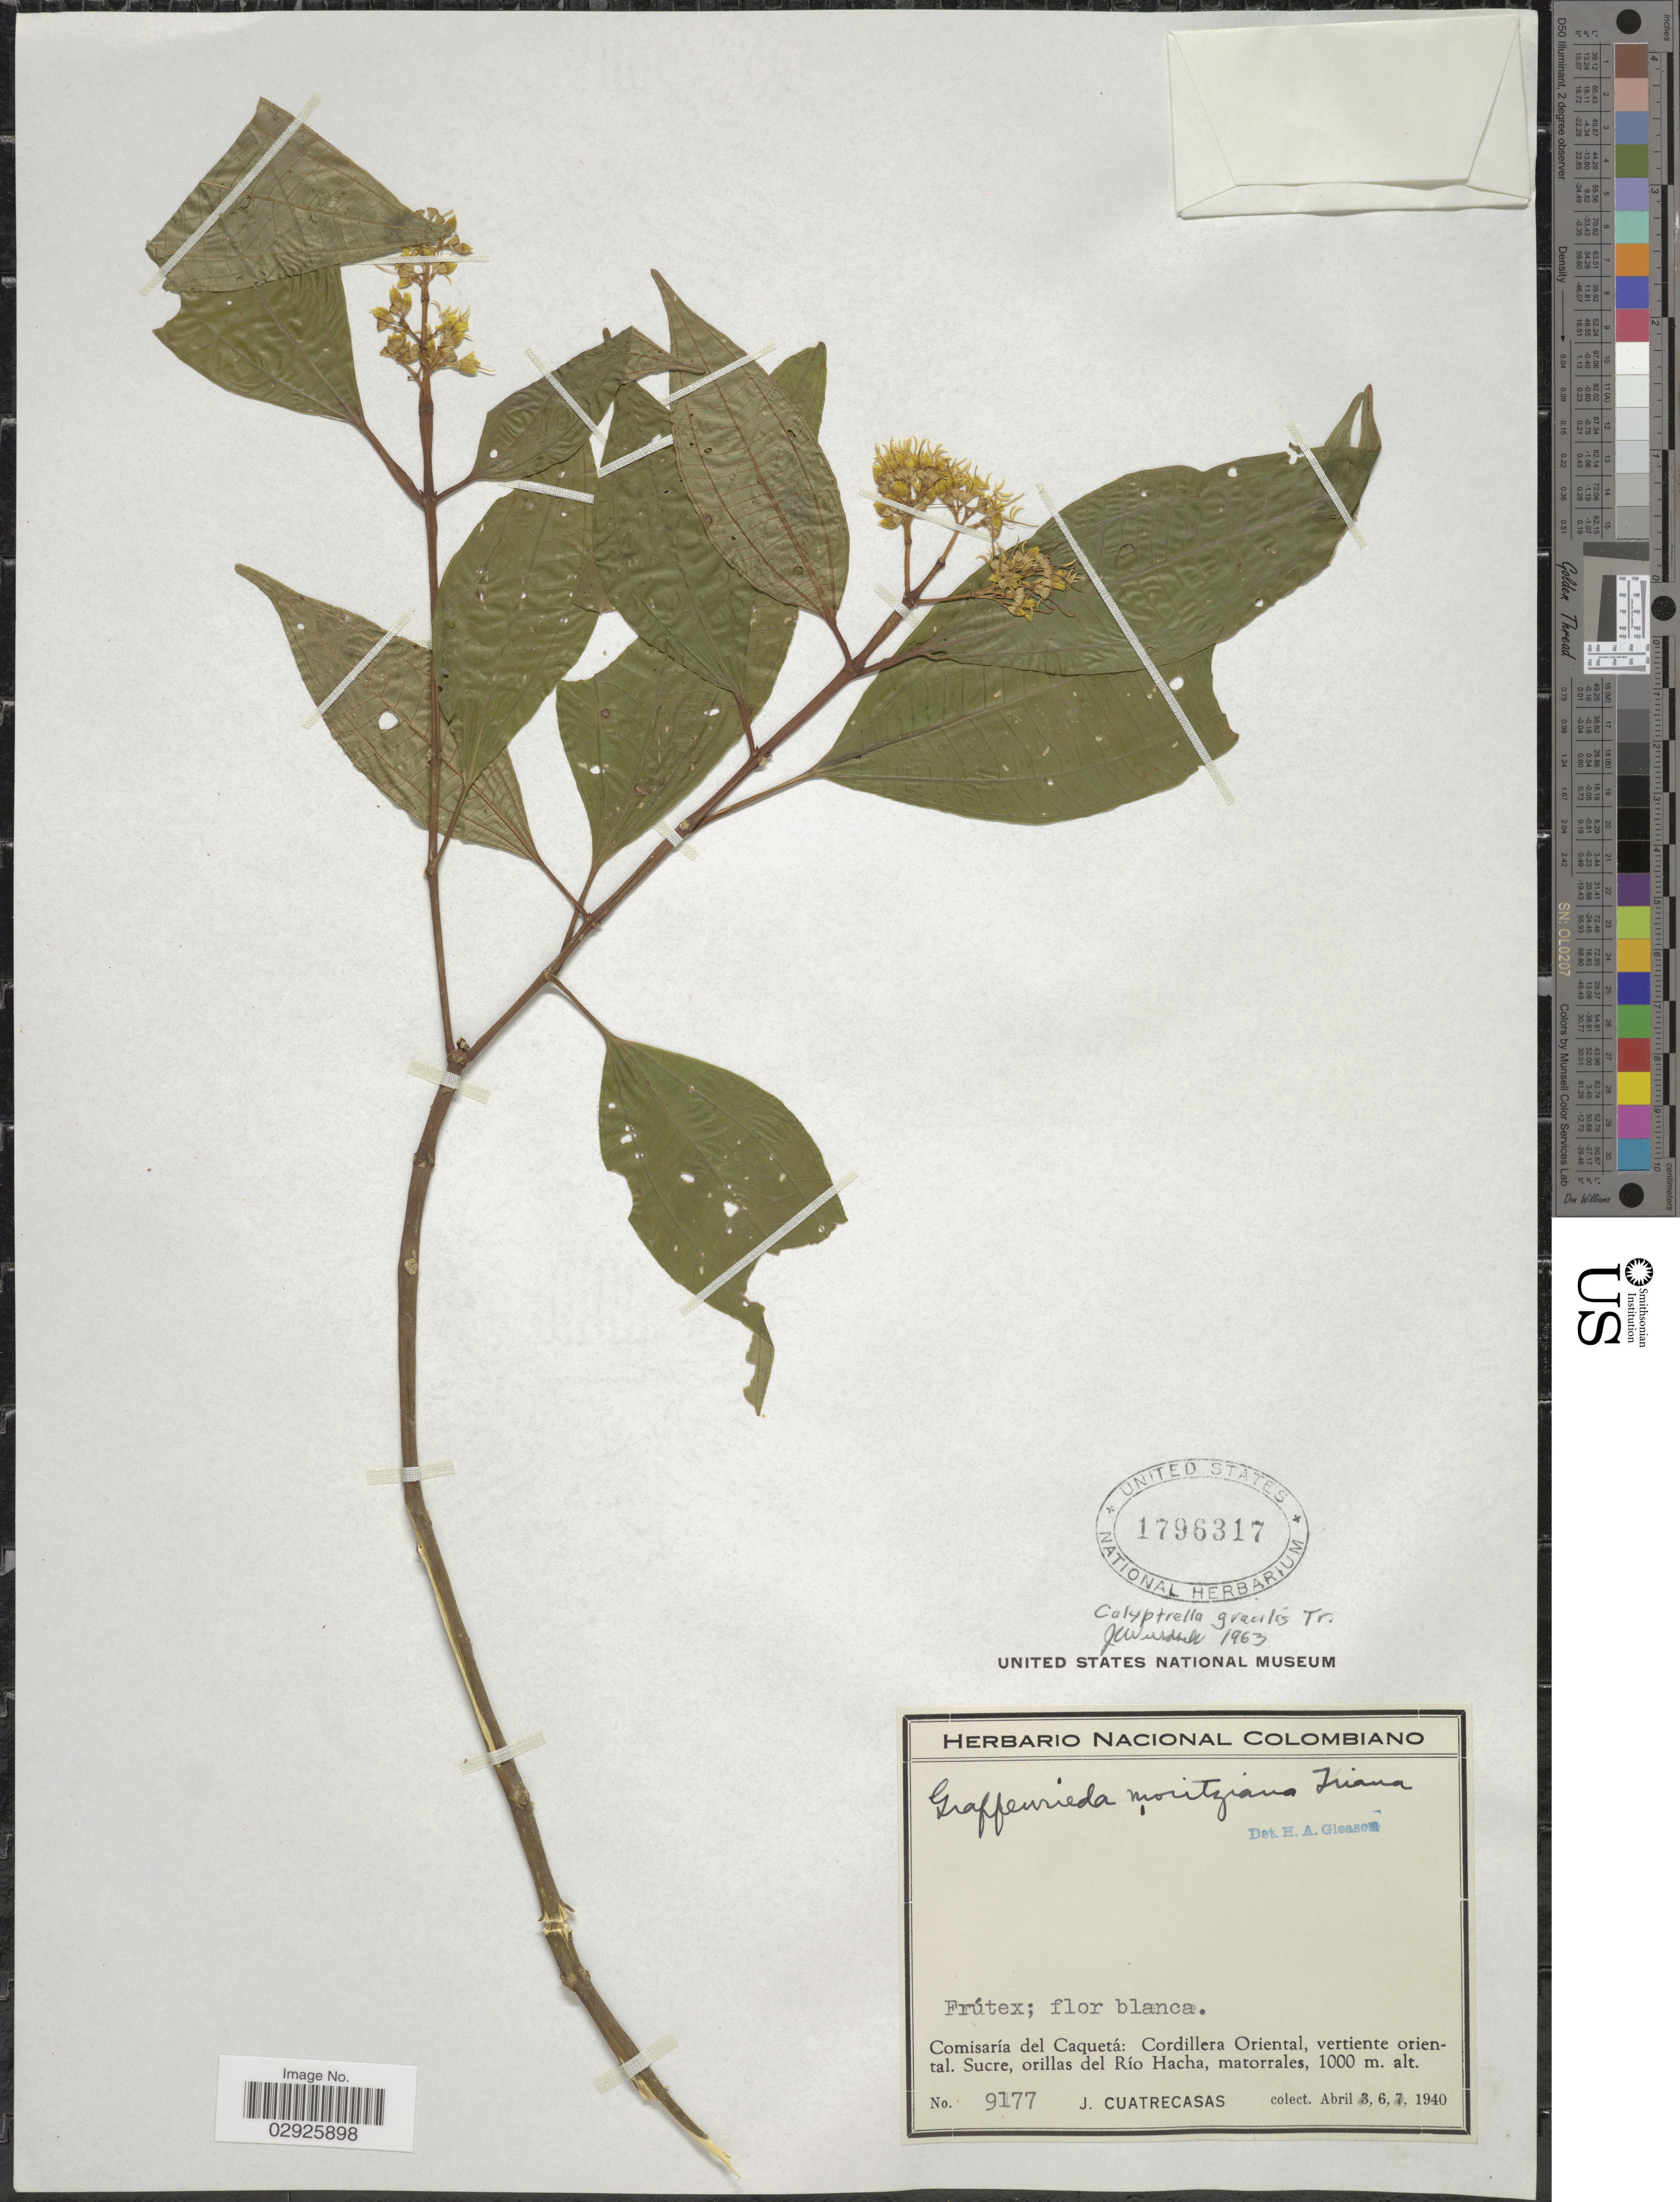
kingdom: Plantae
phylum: Tracheophyta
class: Magnoliopsida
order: Myrtales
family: Melastomataceae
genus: Graffenrieda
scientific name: Graffenrieda gracilis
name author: (Triana) L.O. Williams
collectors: J. Cuatrecasas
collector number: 9177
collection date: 1940-04-06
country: Colombia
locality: Comisaría del Caquetá: Cordillera Oriental, vertiente oriental. Sucre, orillas del Río Hacha, matorrales.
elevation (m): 1000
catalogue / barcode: US 1796317